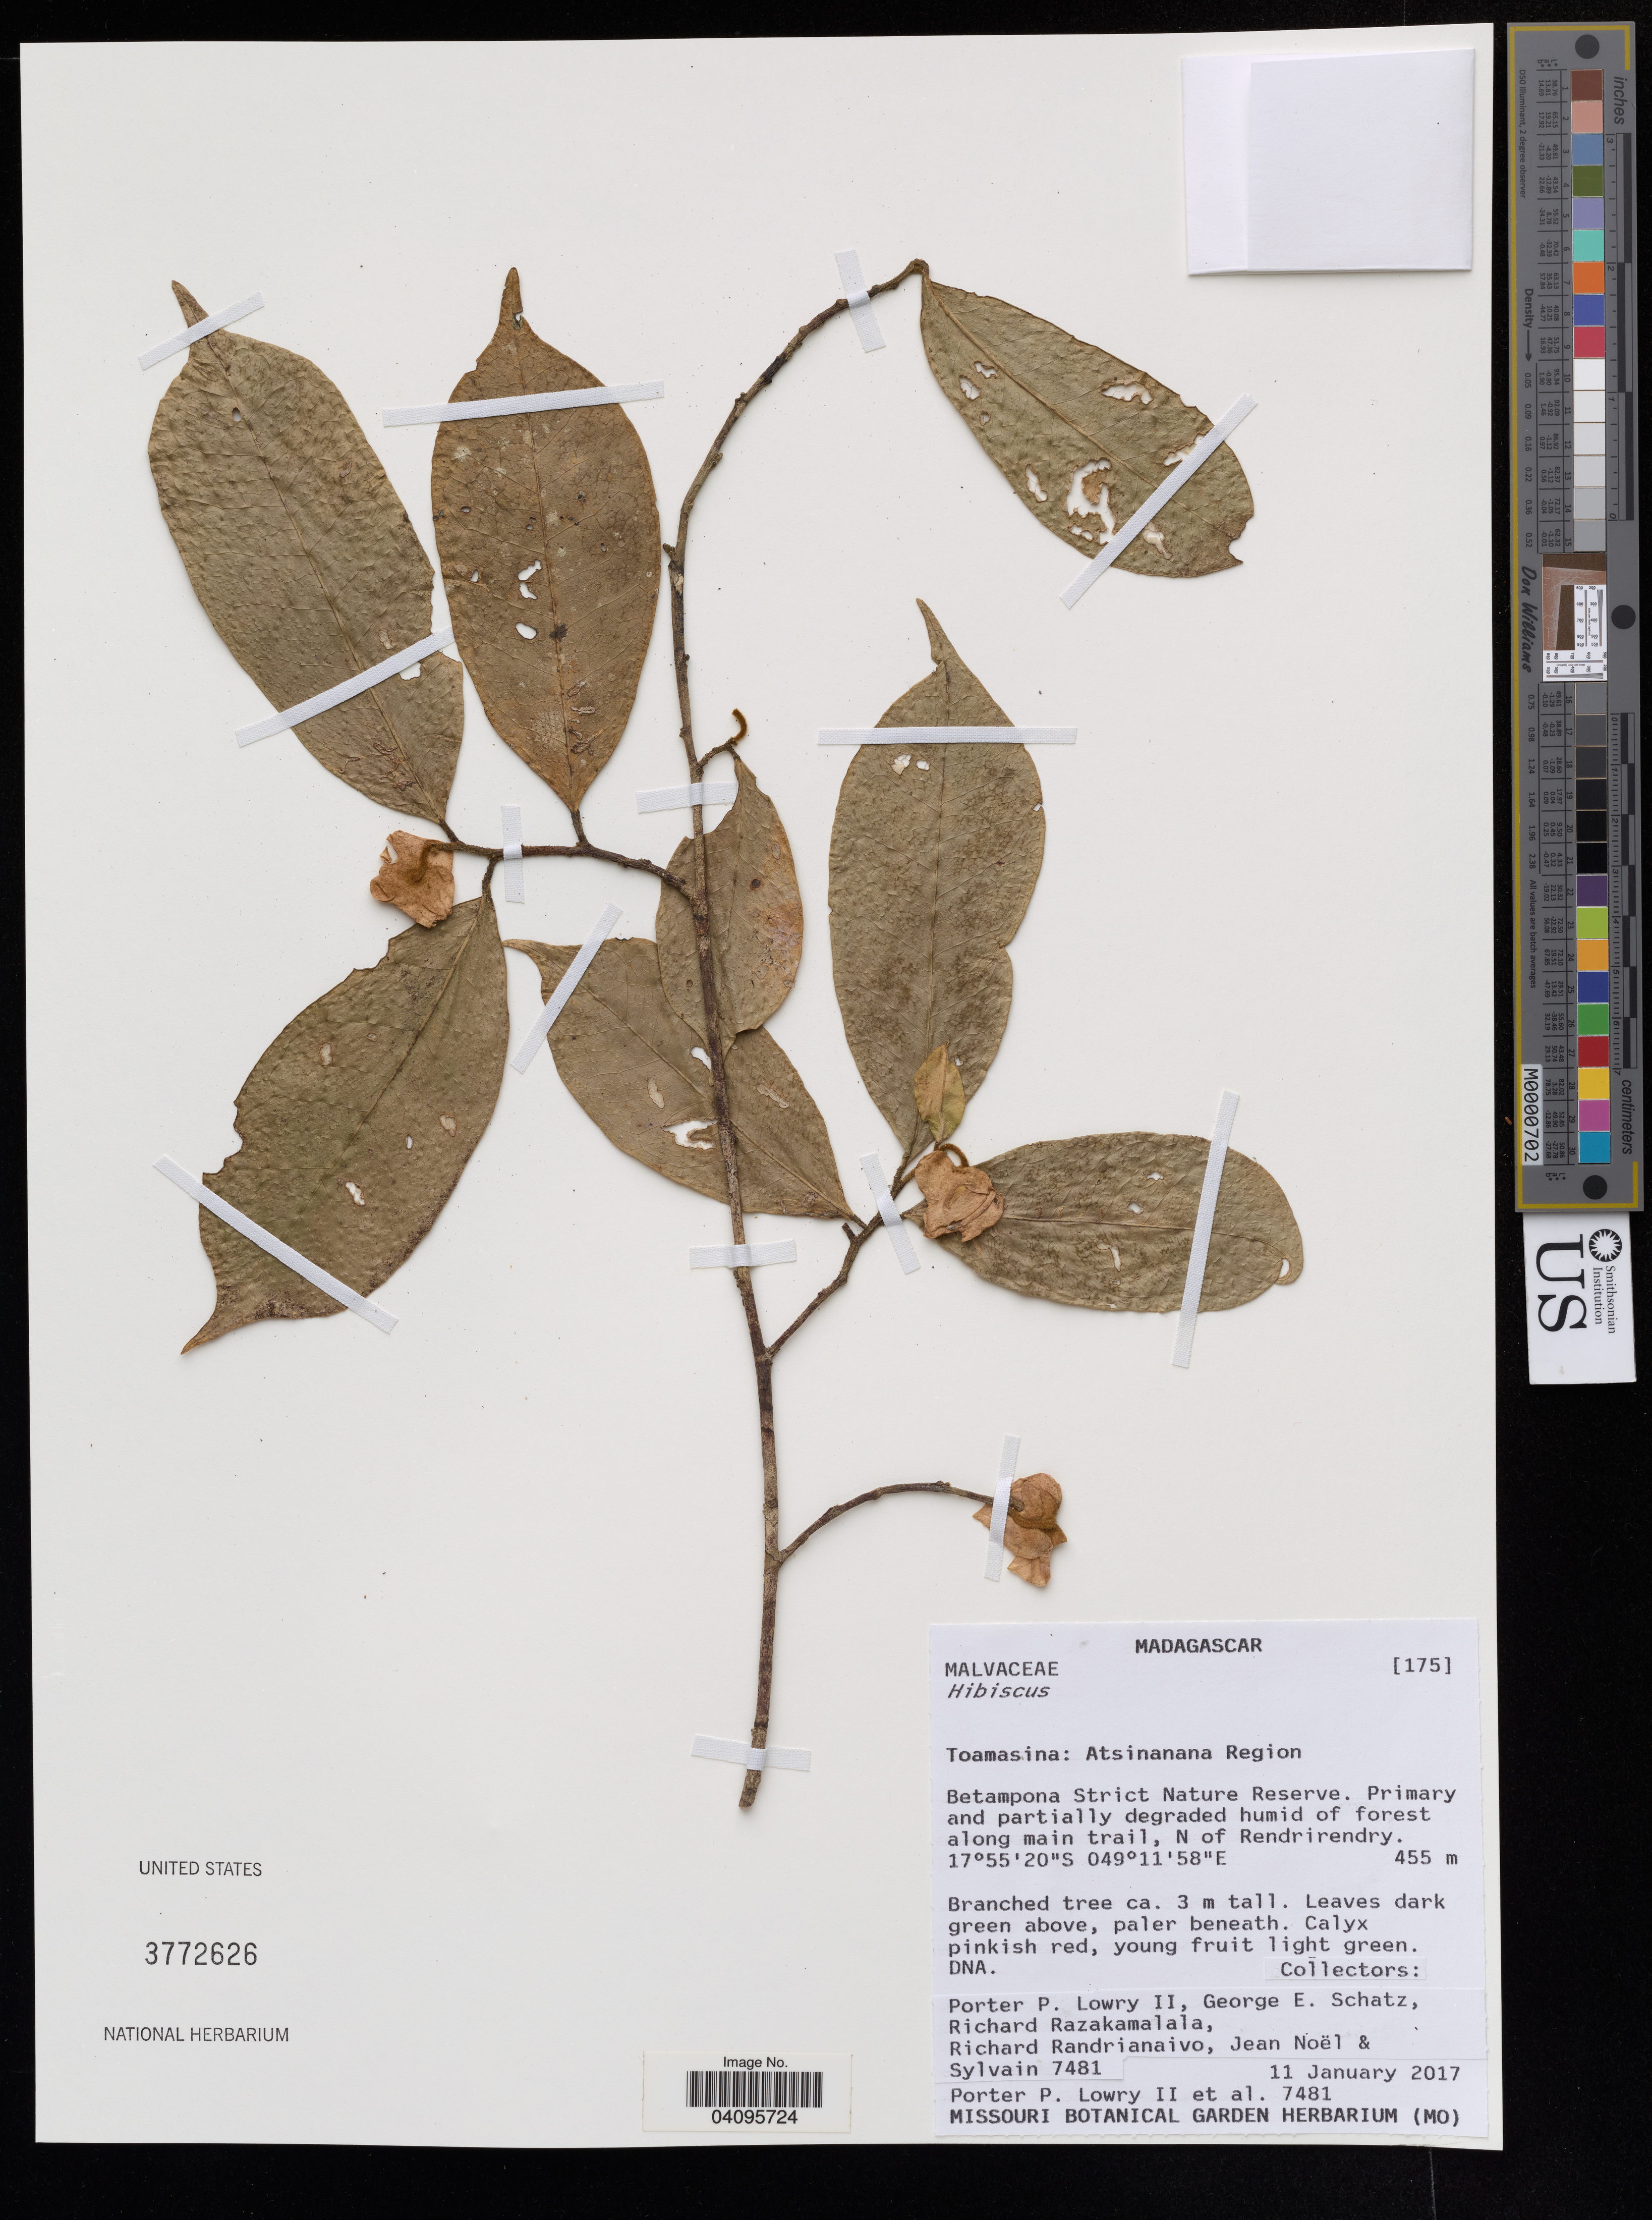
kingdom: Plantae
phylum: Tracheophyta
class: Magnoliopsida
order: Malvales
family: Malvaceae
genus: Hibiscus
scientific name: Hibiscus sp.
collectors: P. P. Lowry, G. Schatz, R. Randrianaivo, J. Boussiengui & Sylvain, --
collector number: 7481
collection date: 2017-01-11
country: Madagascar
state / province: Atsinanana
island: Madagascar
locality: Betampona Strict Nature Reserve.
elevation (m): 455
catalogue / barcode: US 3772626